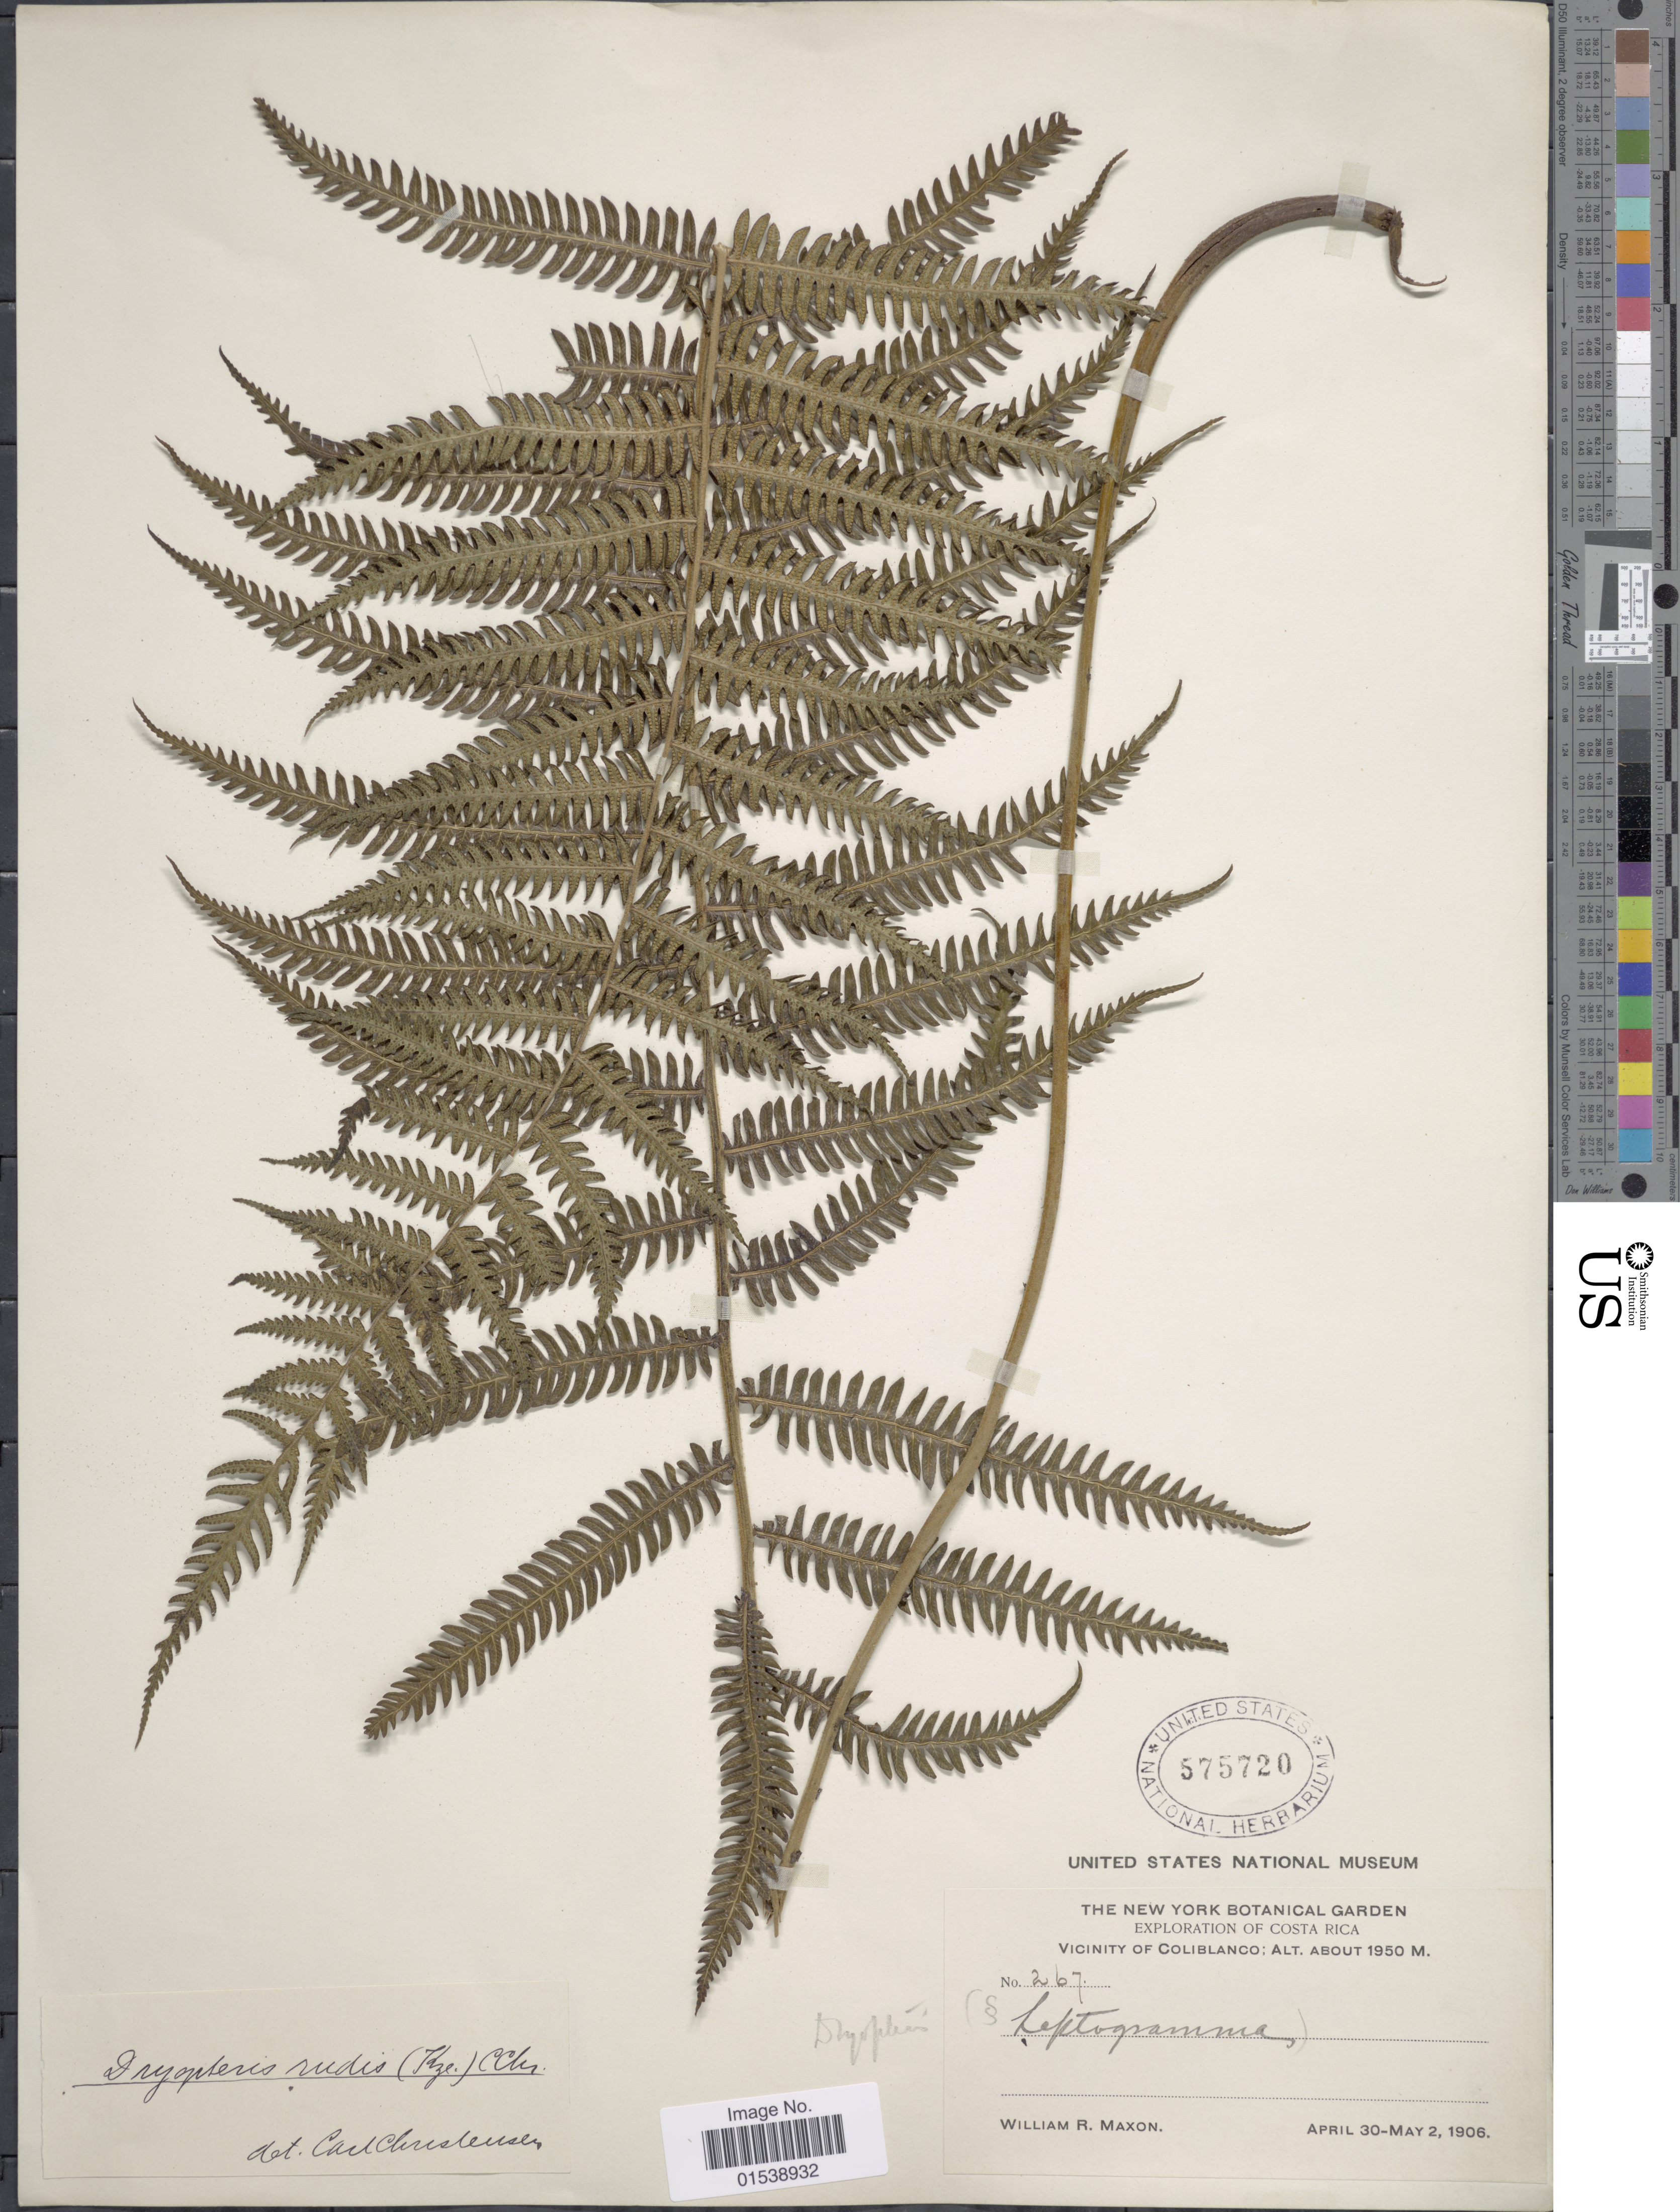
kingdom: Plantae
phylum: Tracheophyta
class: Polypodiopsida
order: Polypodiales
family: Thelypteridaceae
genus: Amauropelta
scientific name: Amauropelta rudis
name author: (Kunze) Pic. Serm.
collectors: W. R. Maxon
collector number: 267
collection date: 1906-04-30/1906-05-02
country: Costa Rica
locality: Vicinity of Coliblanco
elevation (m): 1950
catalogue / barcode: US 575720